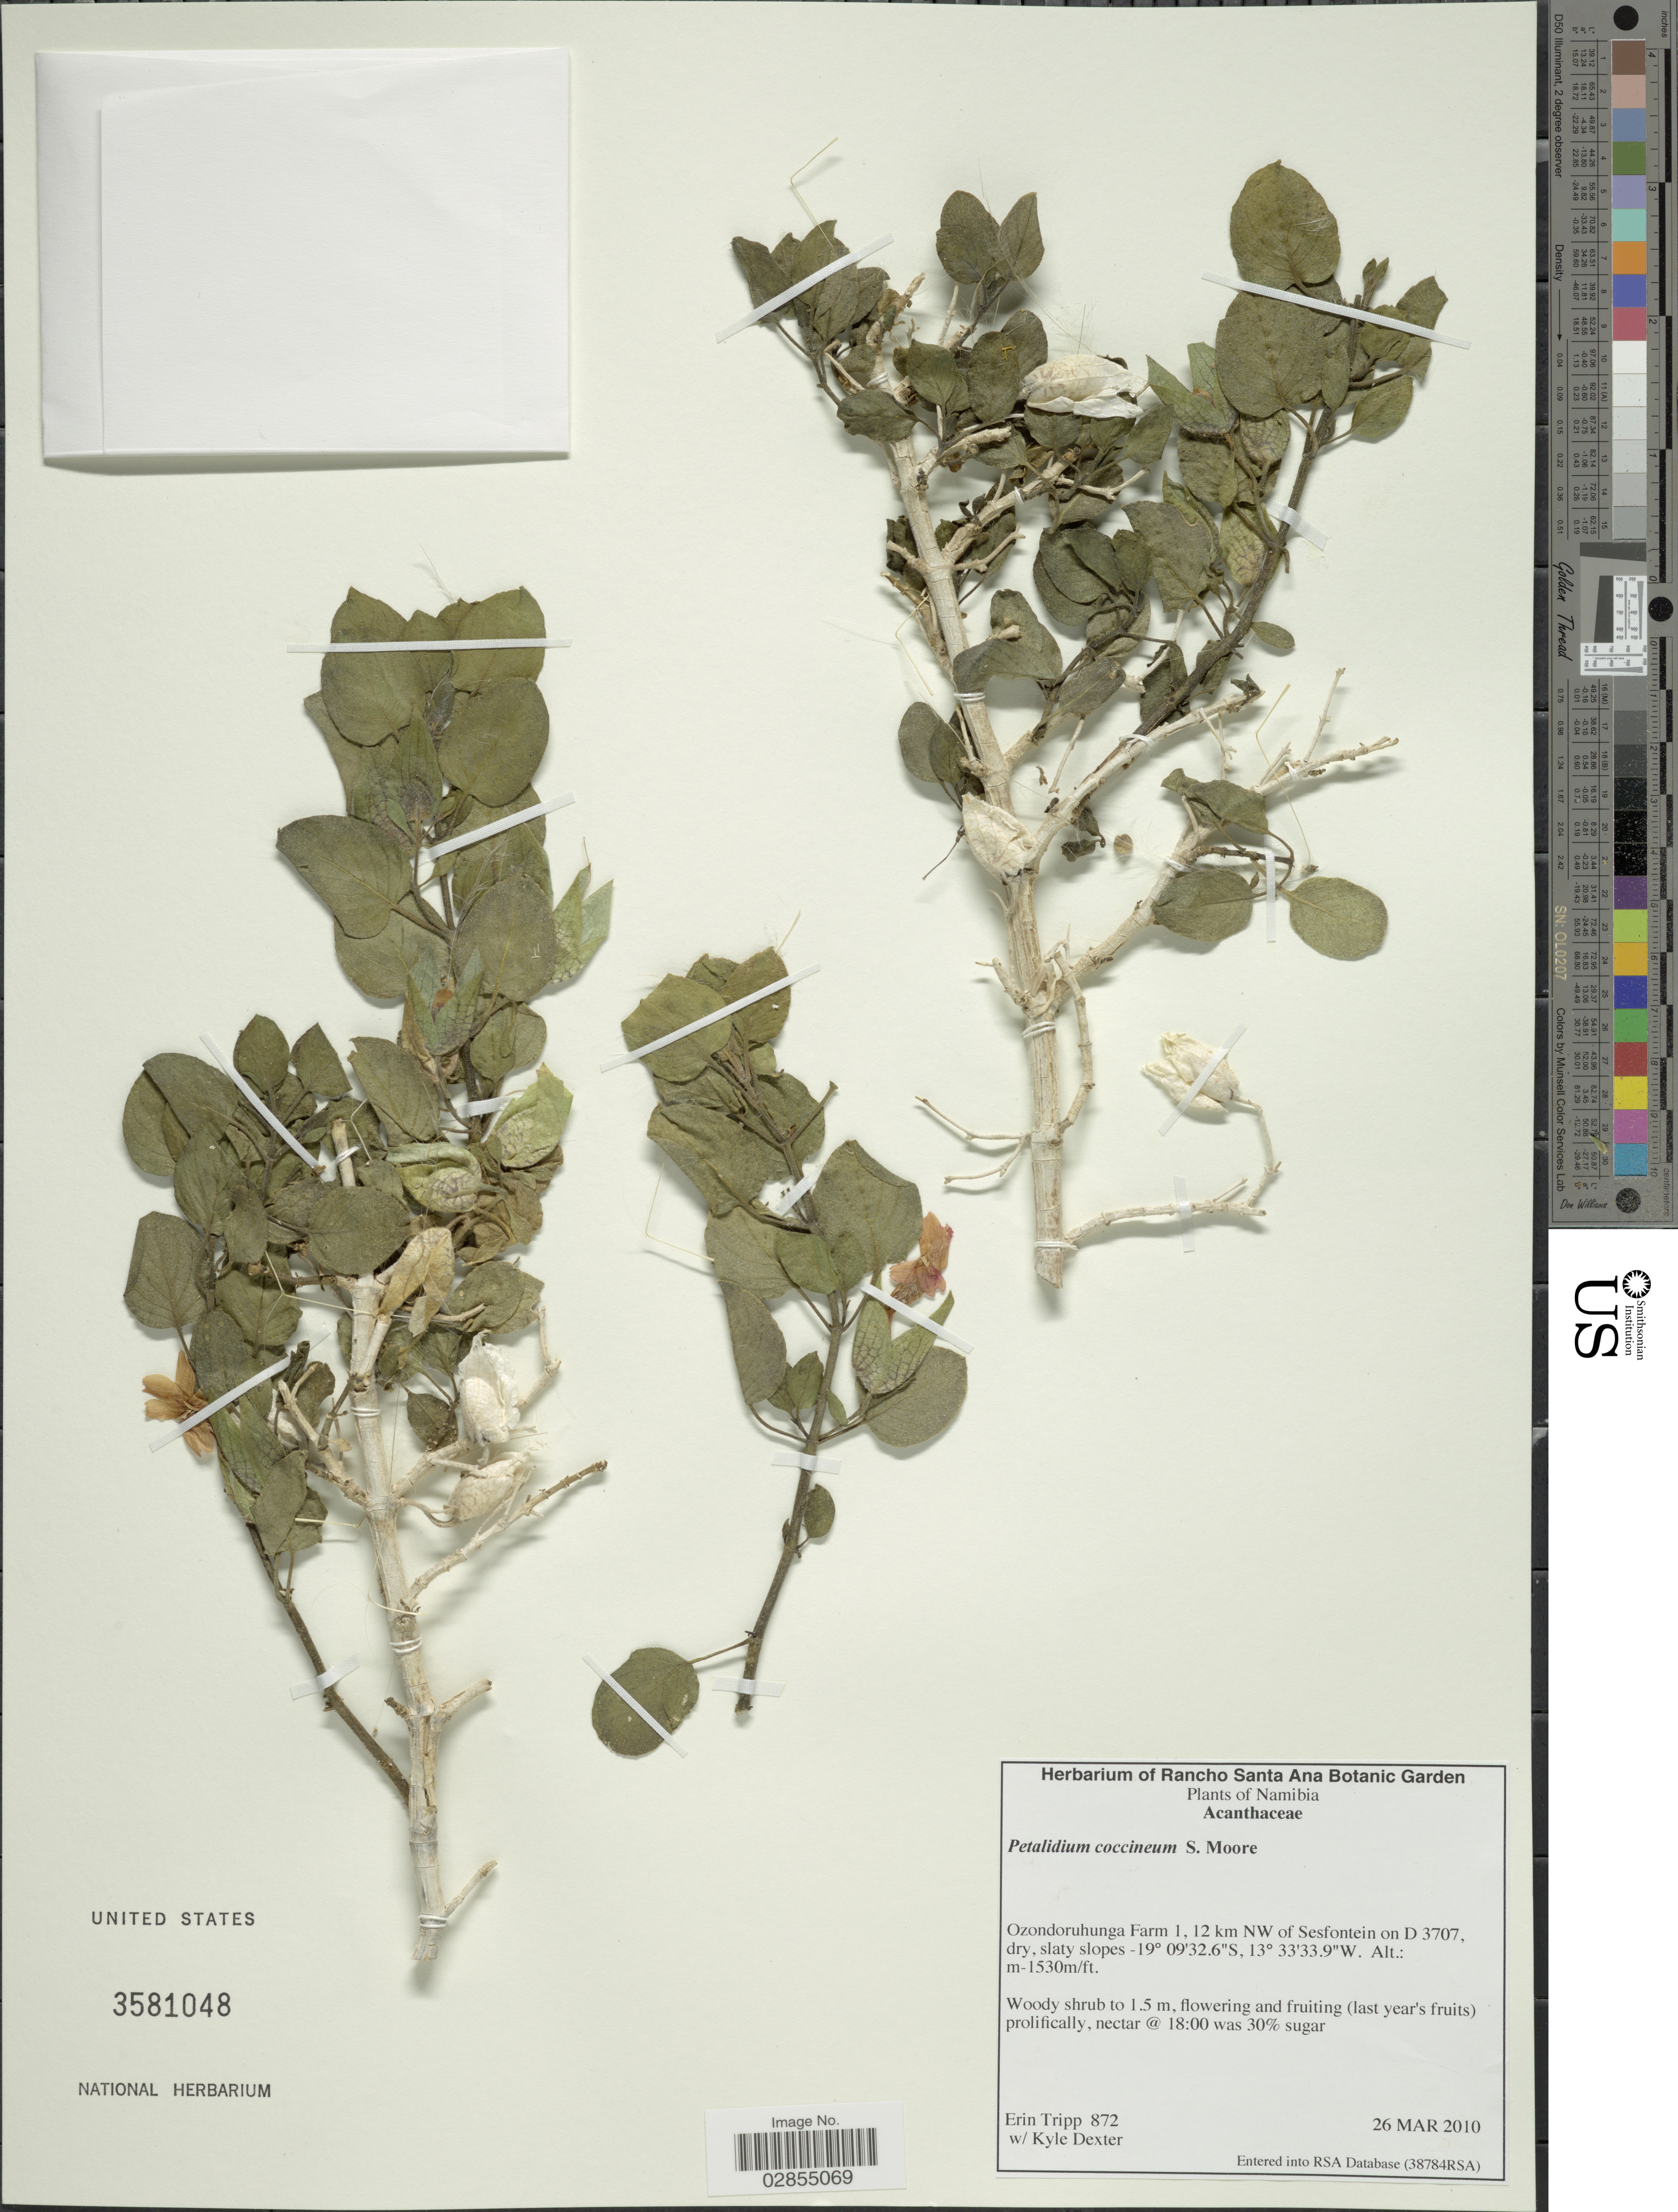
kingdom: Plantae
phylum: Tracheophyta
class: Magnoliopsida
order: Lamiales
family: Acanthaceae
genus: Petalidium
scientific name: Petalidium coccineum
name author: S. Moore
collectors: E. Tripp & K. Dexter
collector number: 872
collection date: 2010-03-26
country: Namibia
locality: Ozondoruhunga Farm 1, 12 km NW of Sesfontein on D 3707.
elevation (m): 1530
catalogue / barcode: US 3581048